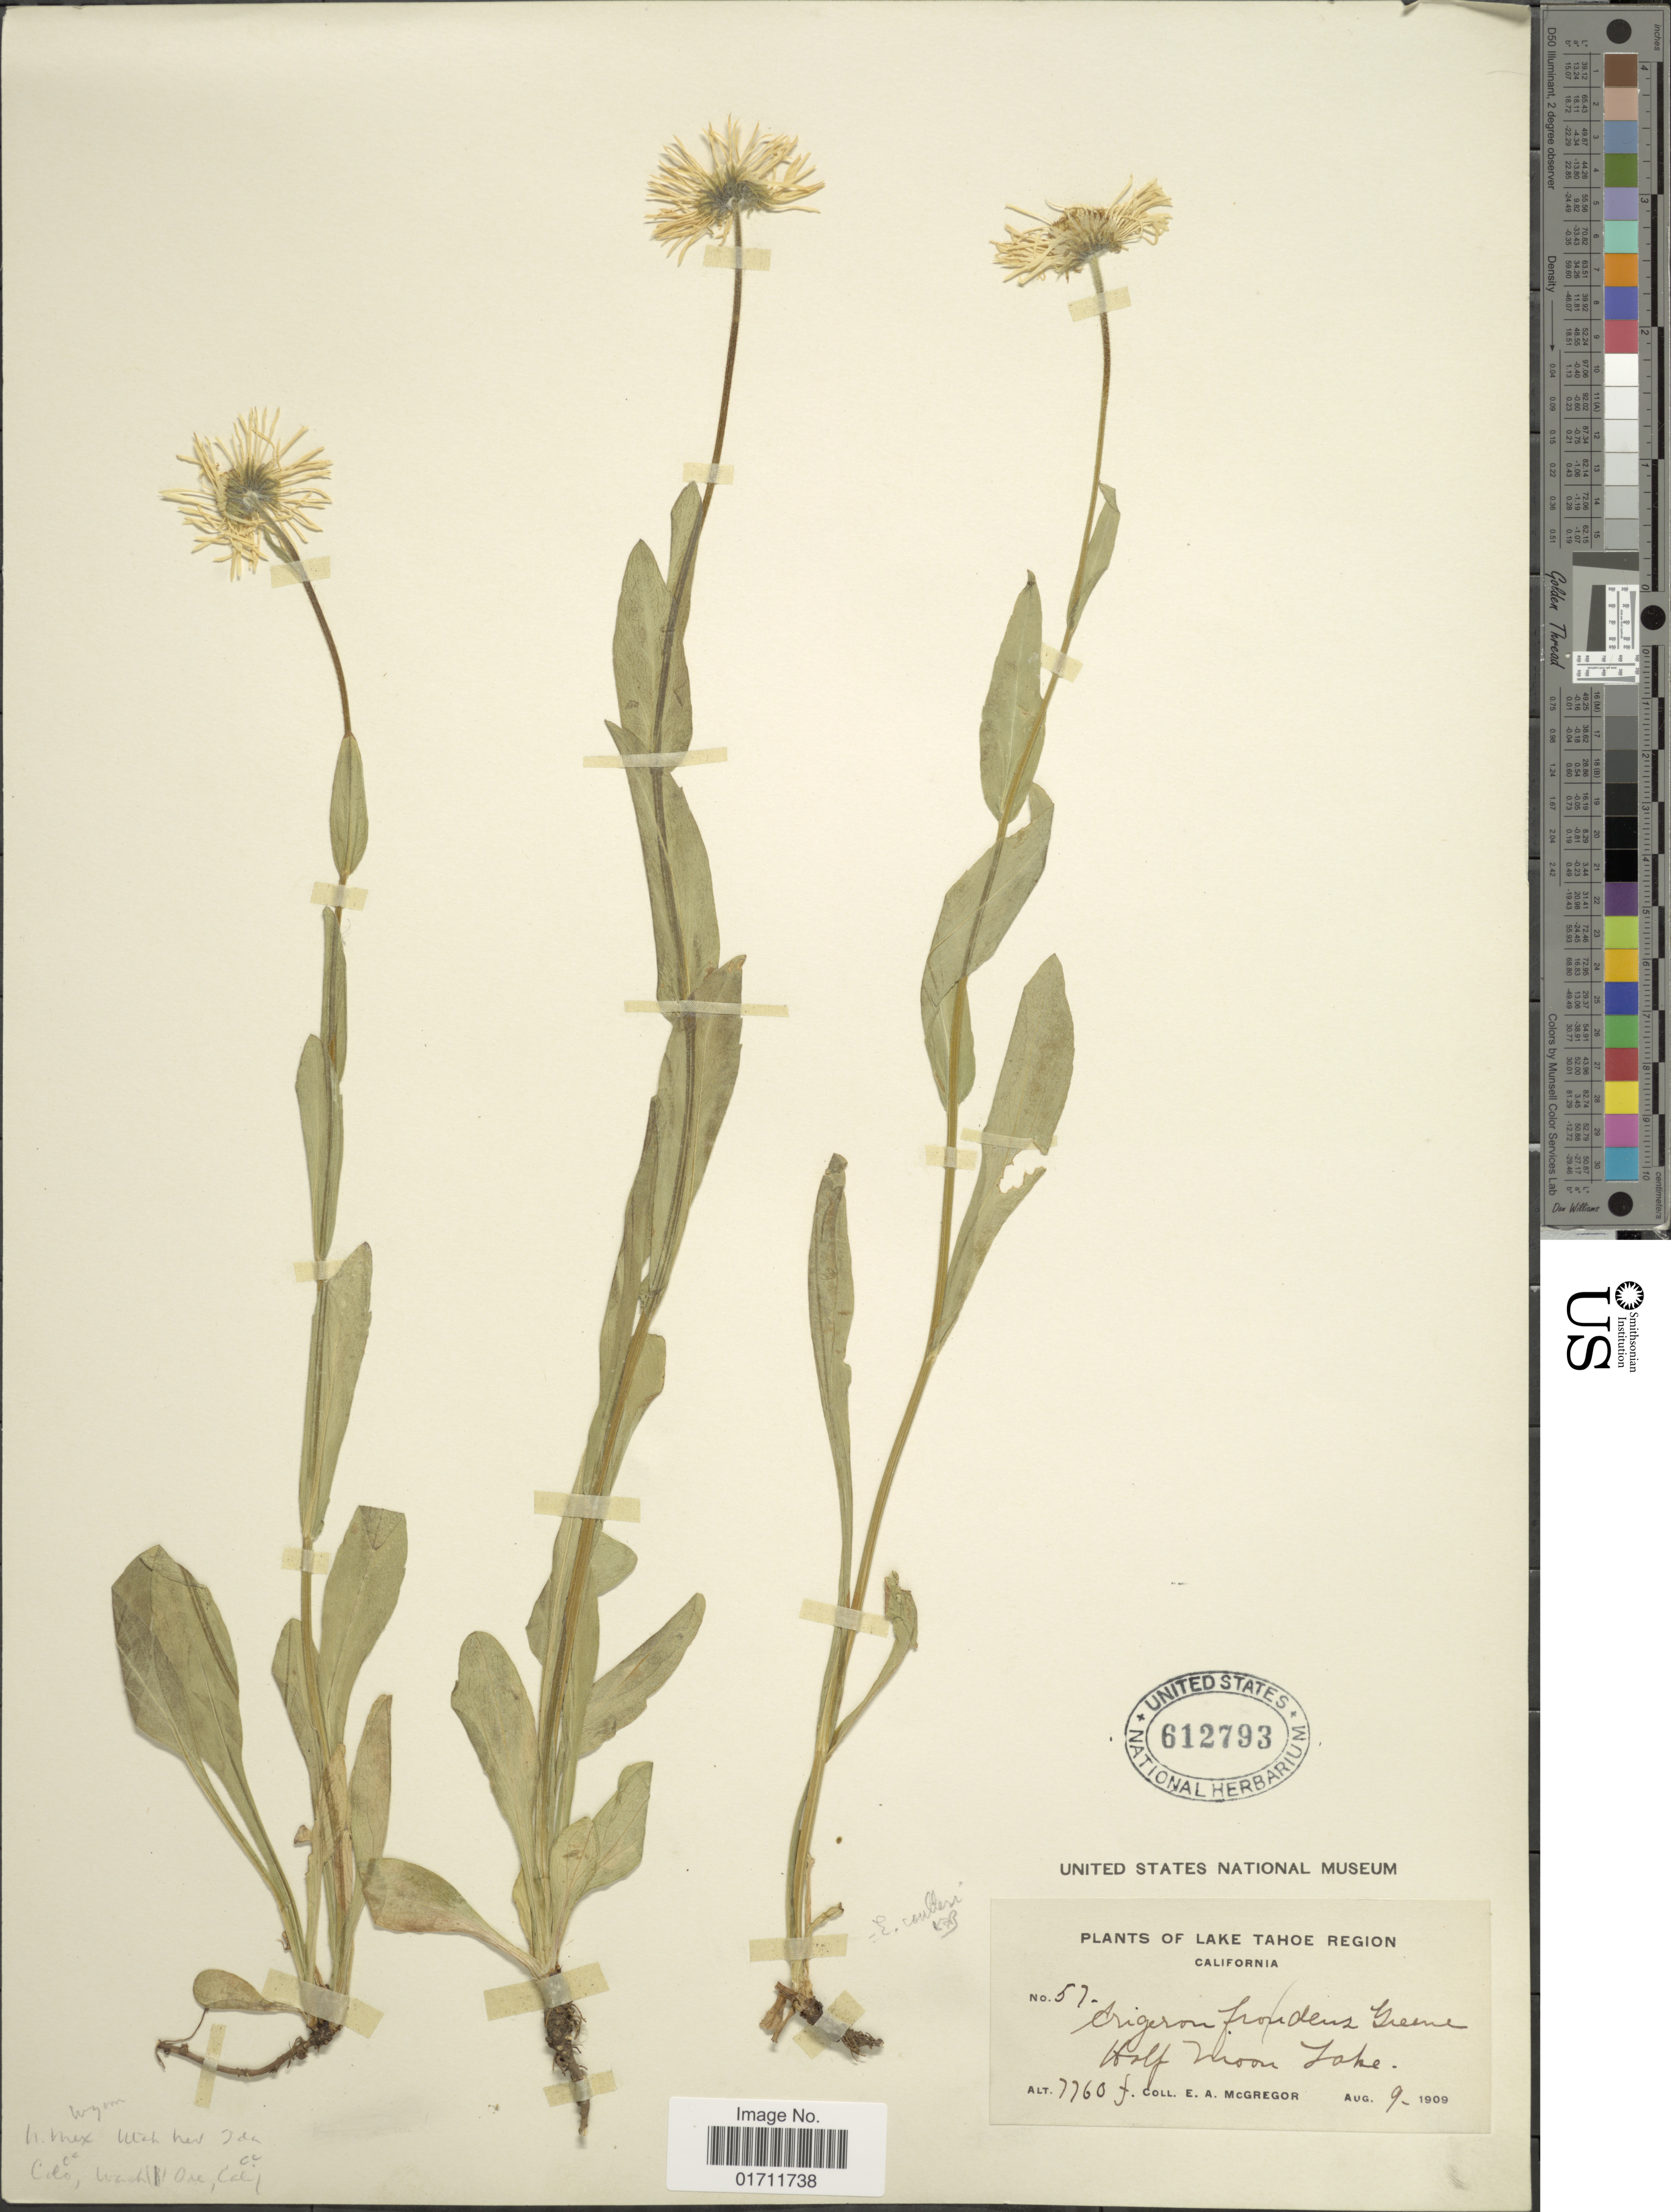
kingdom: Plantae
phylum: Tracheophyta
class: Magnoliopsida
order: Asterales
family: Asteraceae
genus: Erigeron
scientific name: Erigeron coulteri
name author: Porter in Porter & J.M. Coult.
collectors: E. A. McGregor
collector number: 7760f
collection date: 1909-08-09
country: United States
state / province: California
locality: Lake Tahoe Region, Half Moon Lake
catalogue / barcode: US 612793